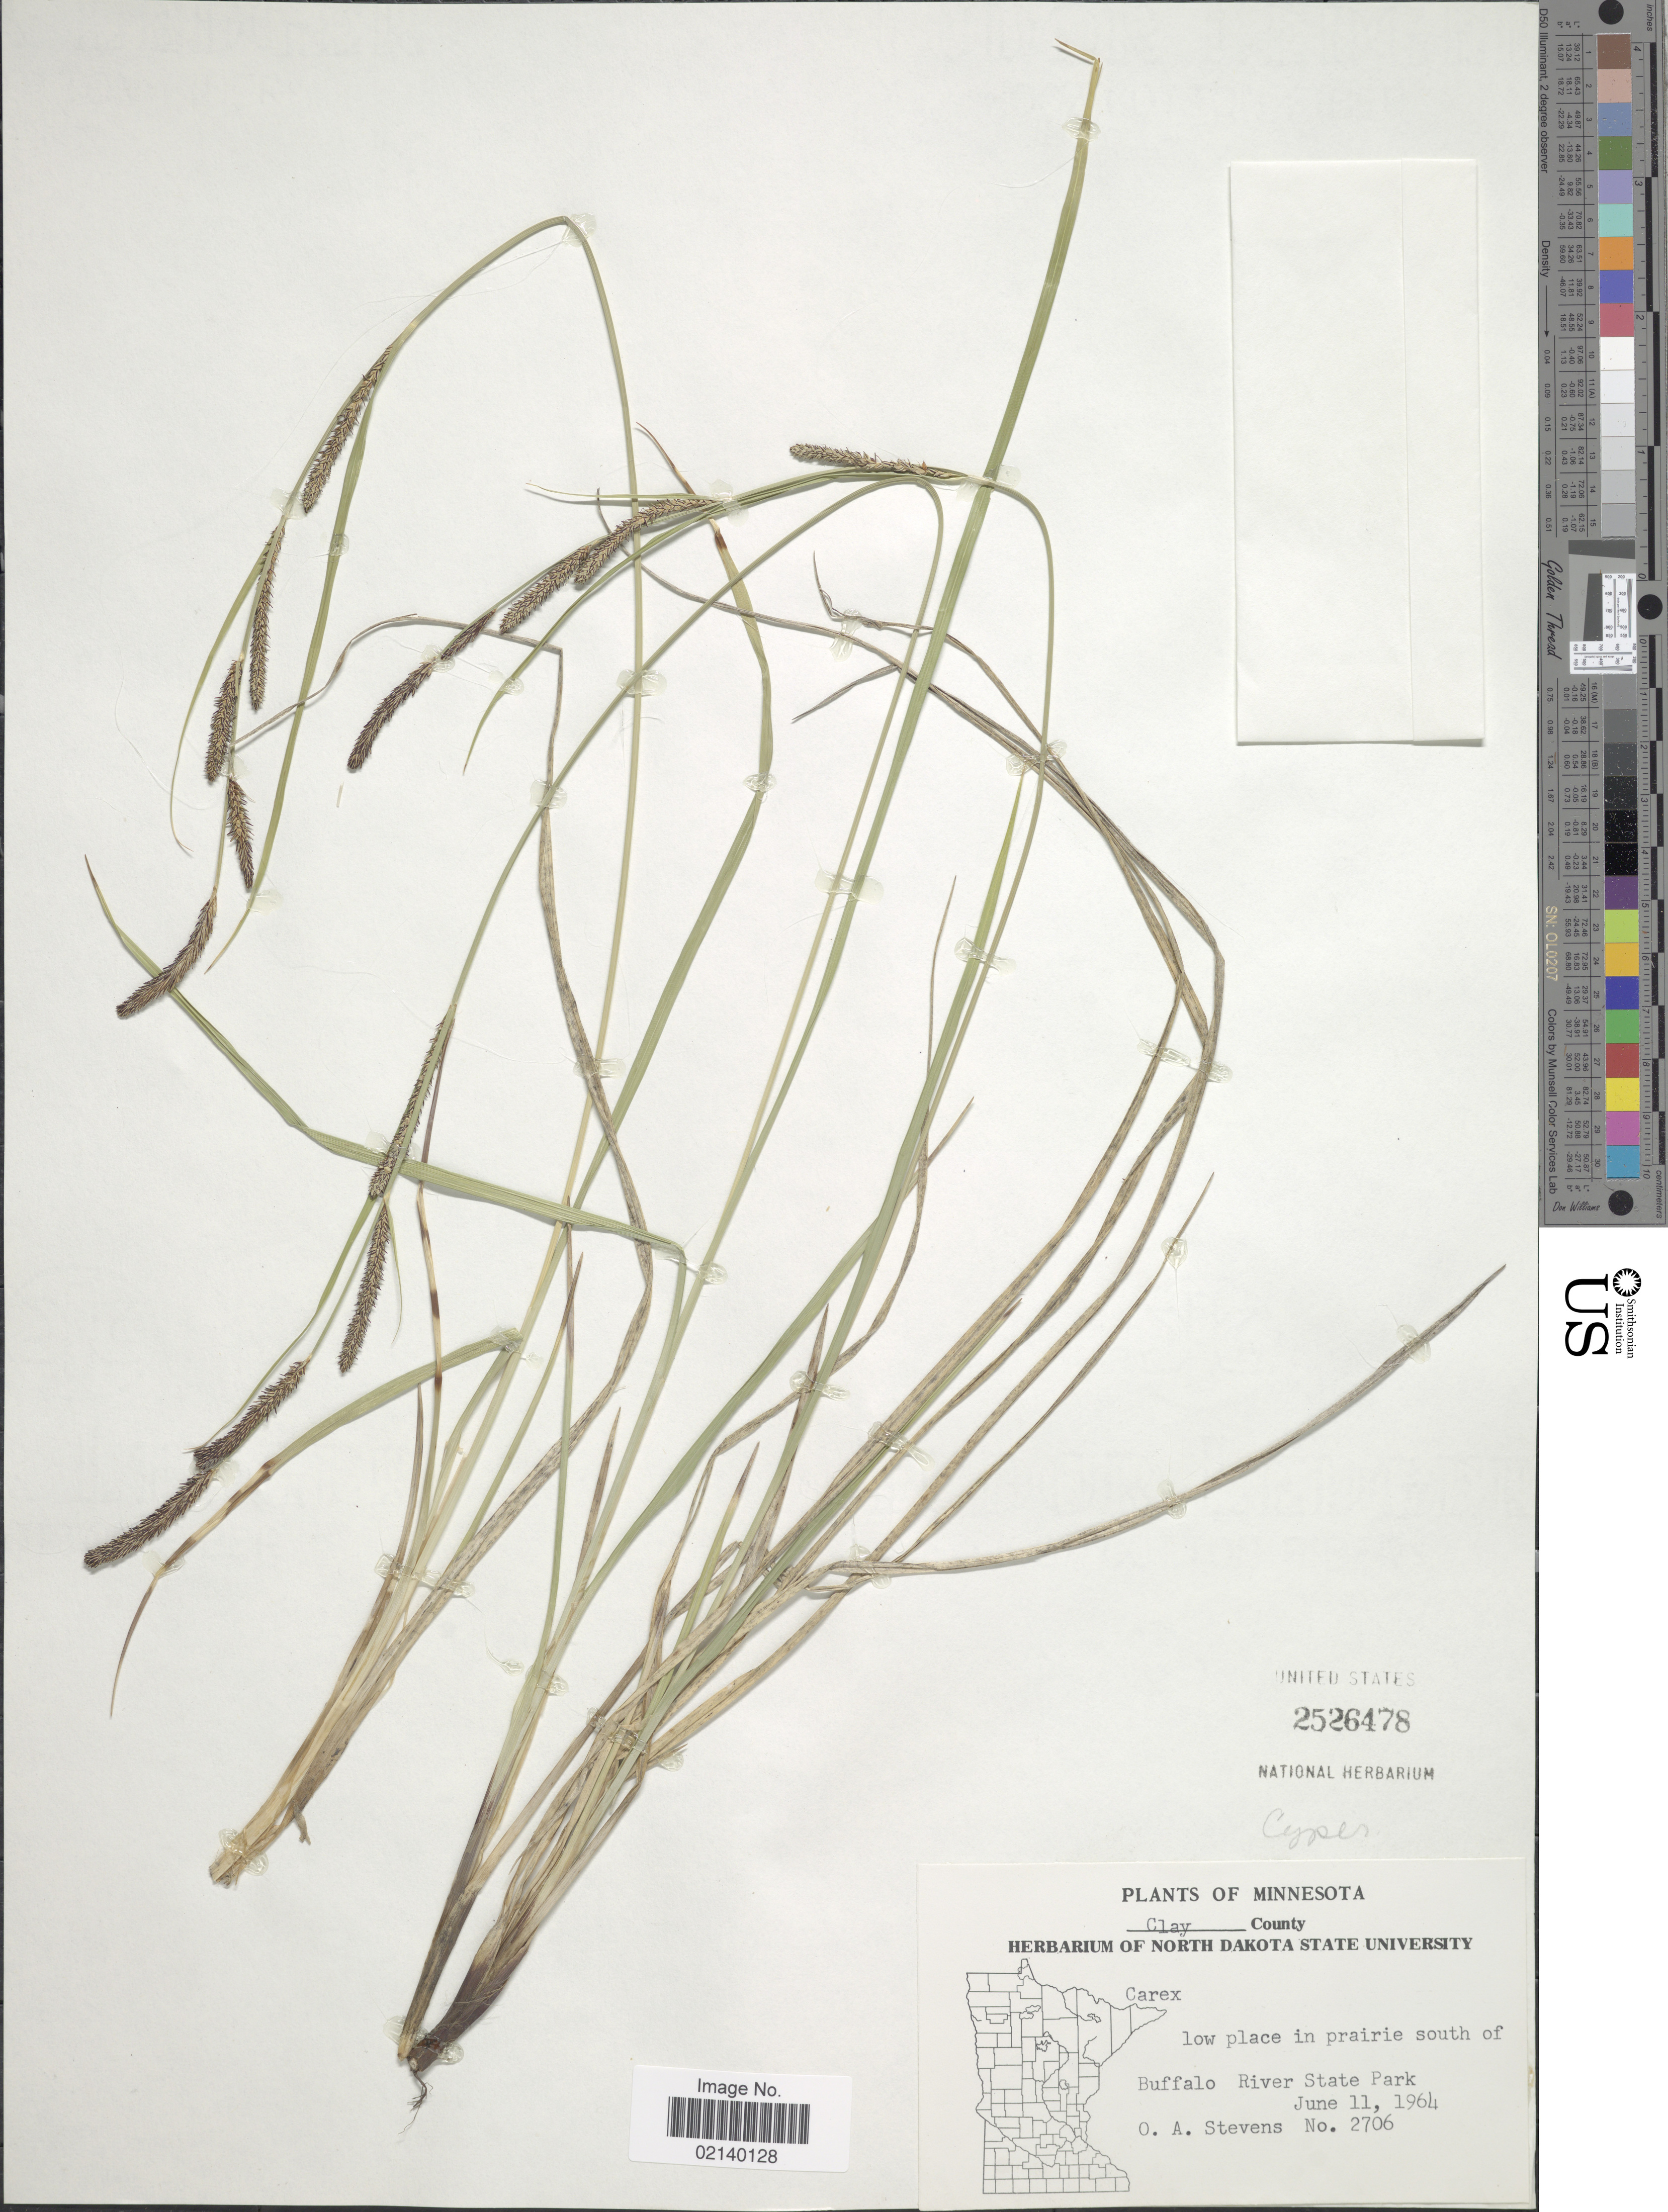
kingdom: Plantae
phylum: Tracheophyta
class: Liliopsida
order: Poales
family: Cyperaceae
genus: Carex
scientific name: Carex emoryi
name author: Dewey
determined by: Wheeler, G. A.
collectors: O. A. Stevens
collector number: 2706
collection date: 1964-06-11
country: United States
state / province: Minnesota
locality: Clay County, low place in prairie south of Buffalo River State Park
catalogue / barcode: US 2526478